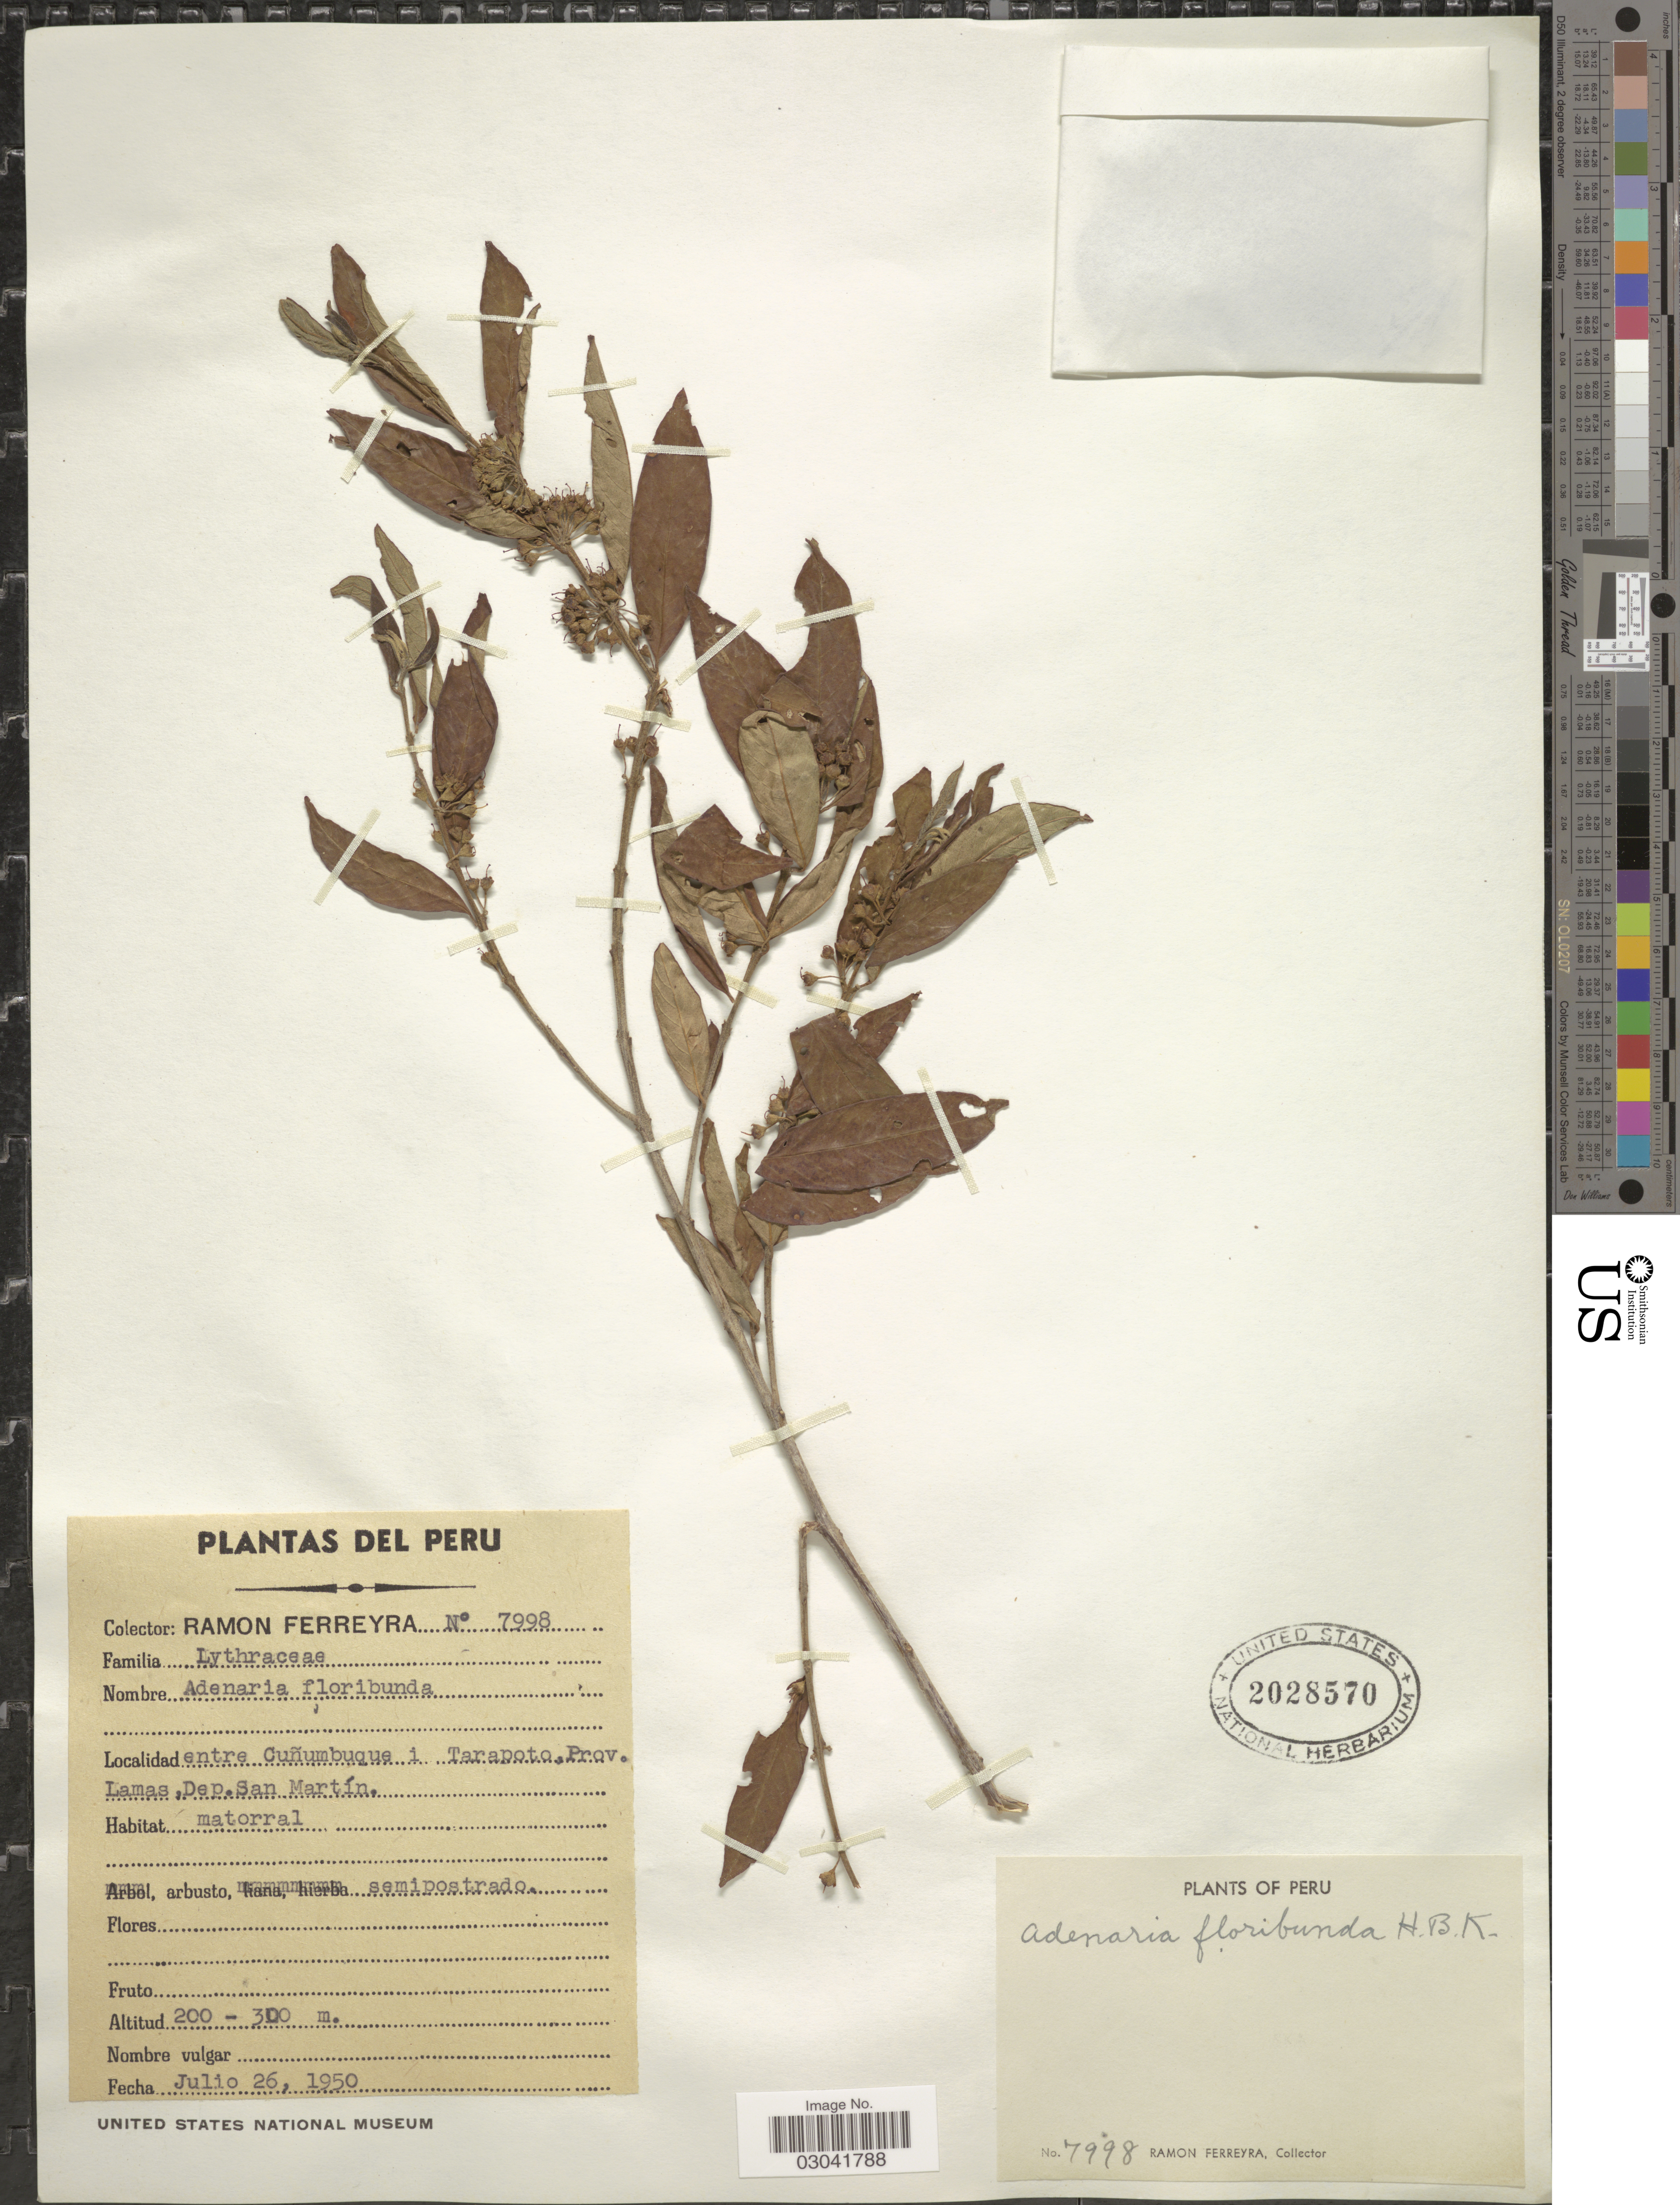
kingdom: Plantae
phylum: Tracheophyta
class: Magnoliopsida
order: Myrtales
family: Lythraceae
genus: Adenaria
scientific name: Adenaria floribunda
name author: Kunth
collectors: R. A. Ferreyra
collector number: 7998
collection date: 1950-07-26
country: Peru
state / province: San Martín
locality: Entre Cuñumbuque i Tarapoto, Prov. Lamas, Dep. San Martín.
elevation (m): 200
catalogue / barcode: US 2028570